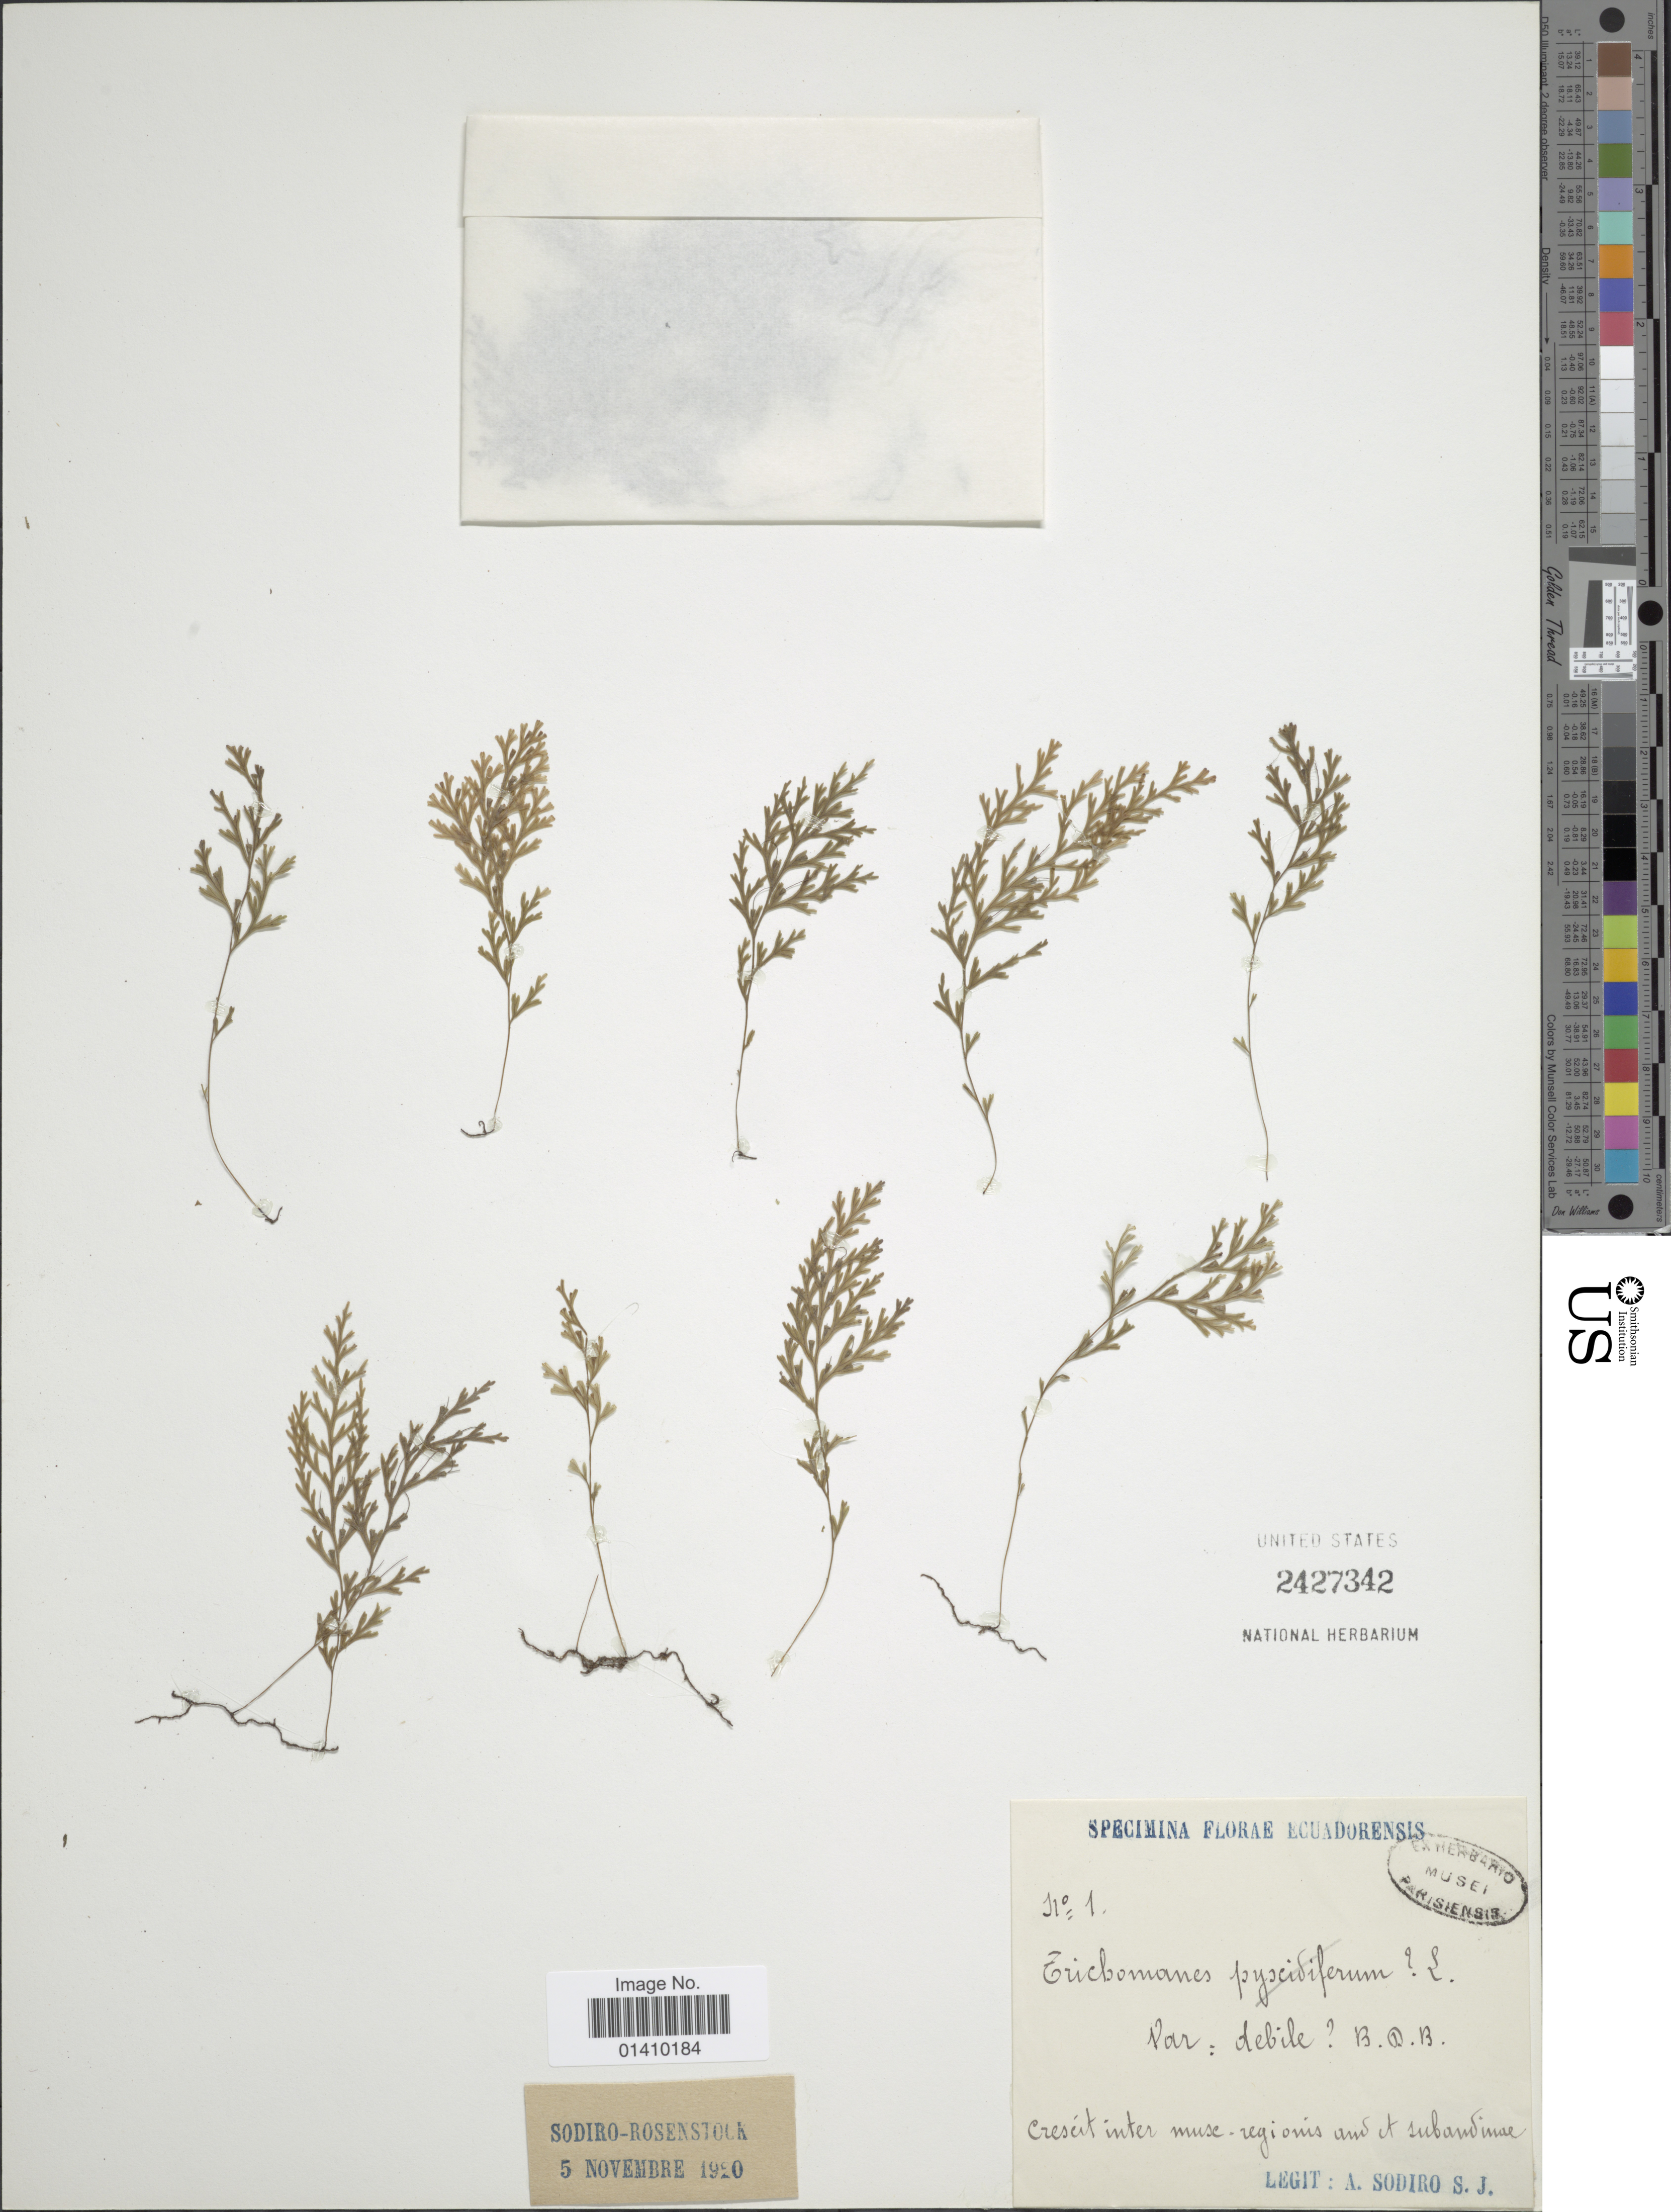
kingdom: Plantae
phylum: Tracheophyta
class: Polypodiopsida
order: Hymenophyllales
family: Hymenophyllaceae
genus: Polyphlebium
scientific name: Polyphlebium sp.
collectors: A. Sodiro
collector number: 1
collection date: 1920-11-05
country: Ecuador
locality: Crescit inter musc. regionis and et subandinae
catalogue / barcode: US 2427342